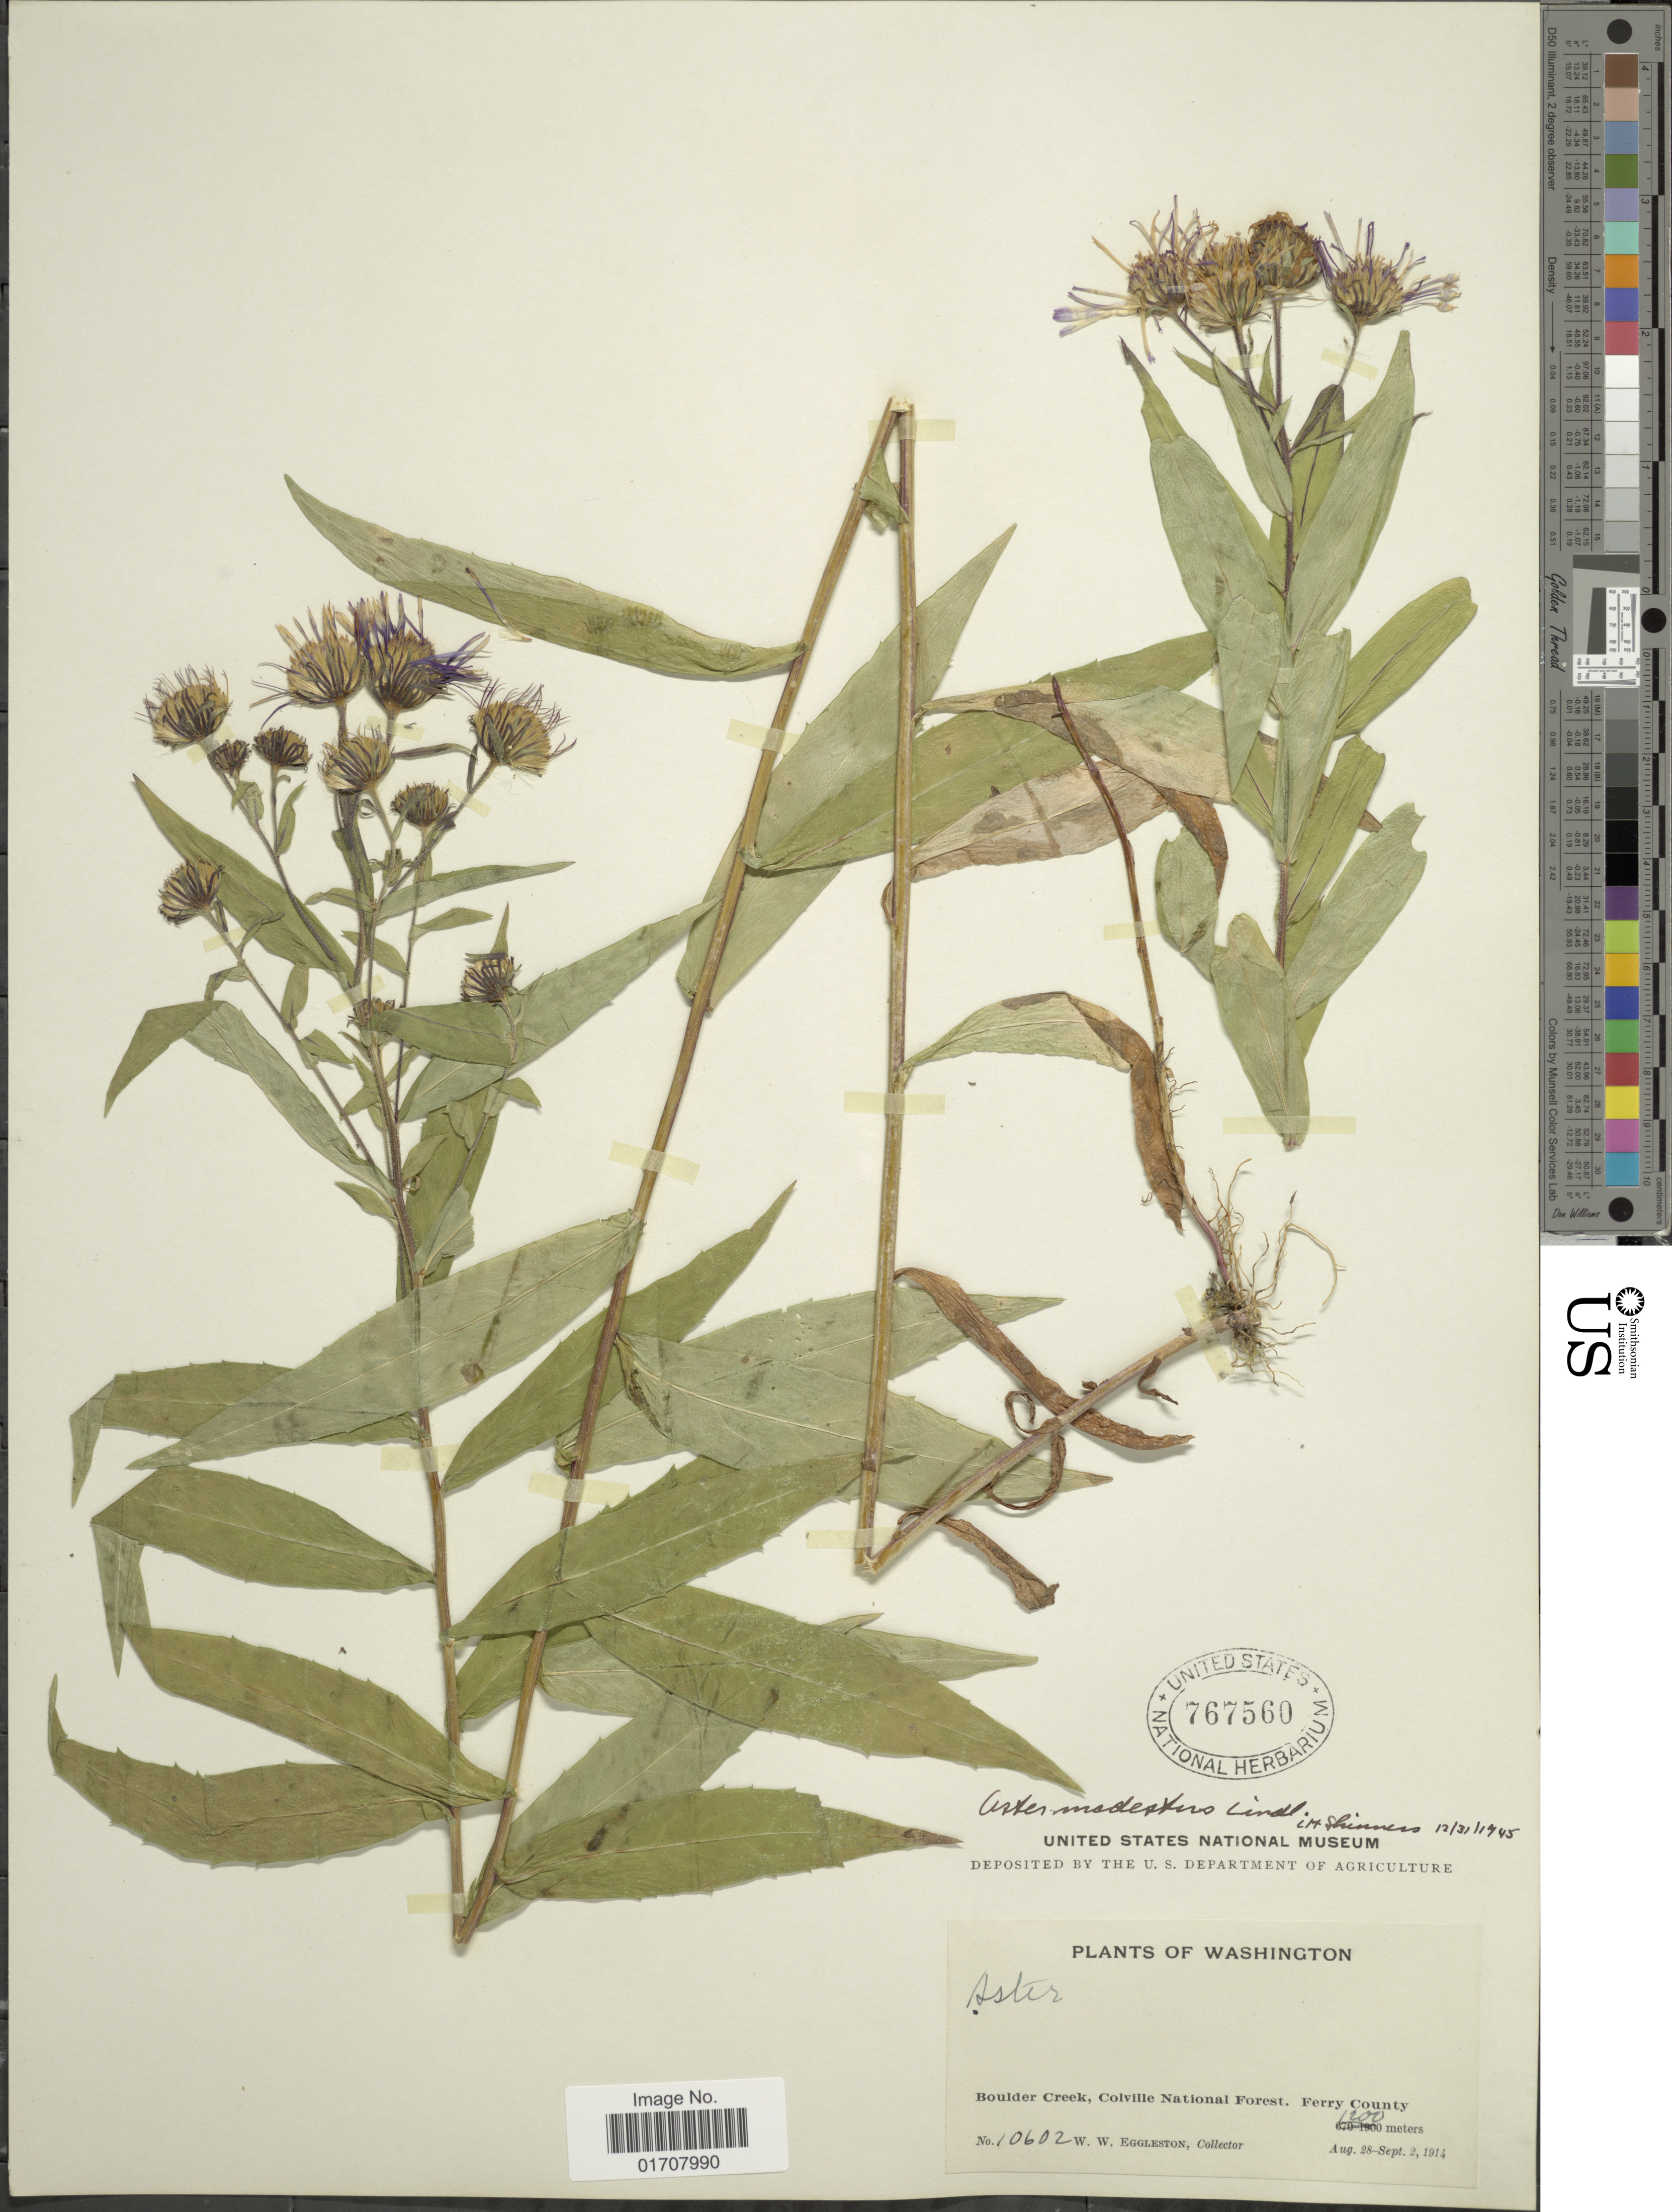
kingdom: Plantae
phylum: Tracheophyta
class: Magnoliopsida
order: Asterales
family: Asteraceae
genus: Canadanthus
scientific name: Canadanthus modestus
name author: (Lindl.) G.L. Nesom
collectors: W. W. Eggleston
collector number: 10602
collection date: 1914-08-28/1914-09-02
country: United States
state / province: Washington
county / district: Ferry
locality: Boulder Creek, Colville Nartional Forest, Ferry County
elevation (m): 1200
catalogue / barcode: US 767560